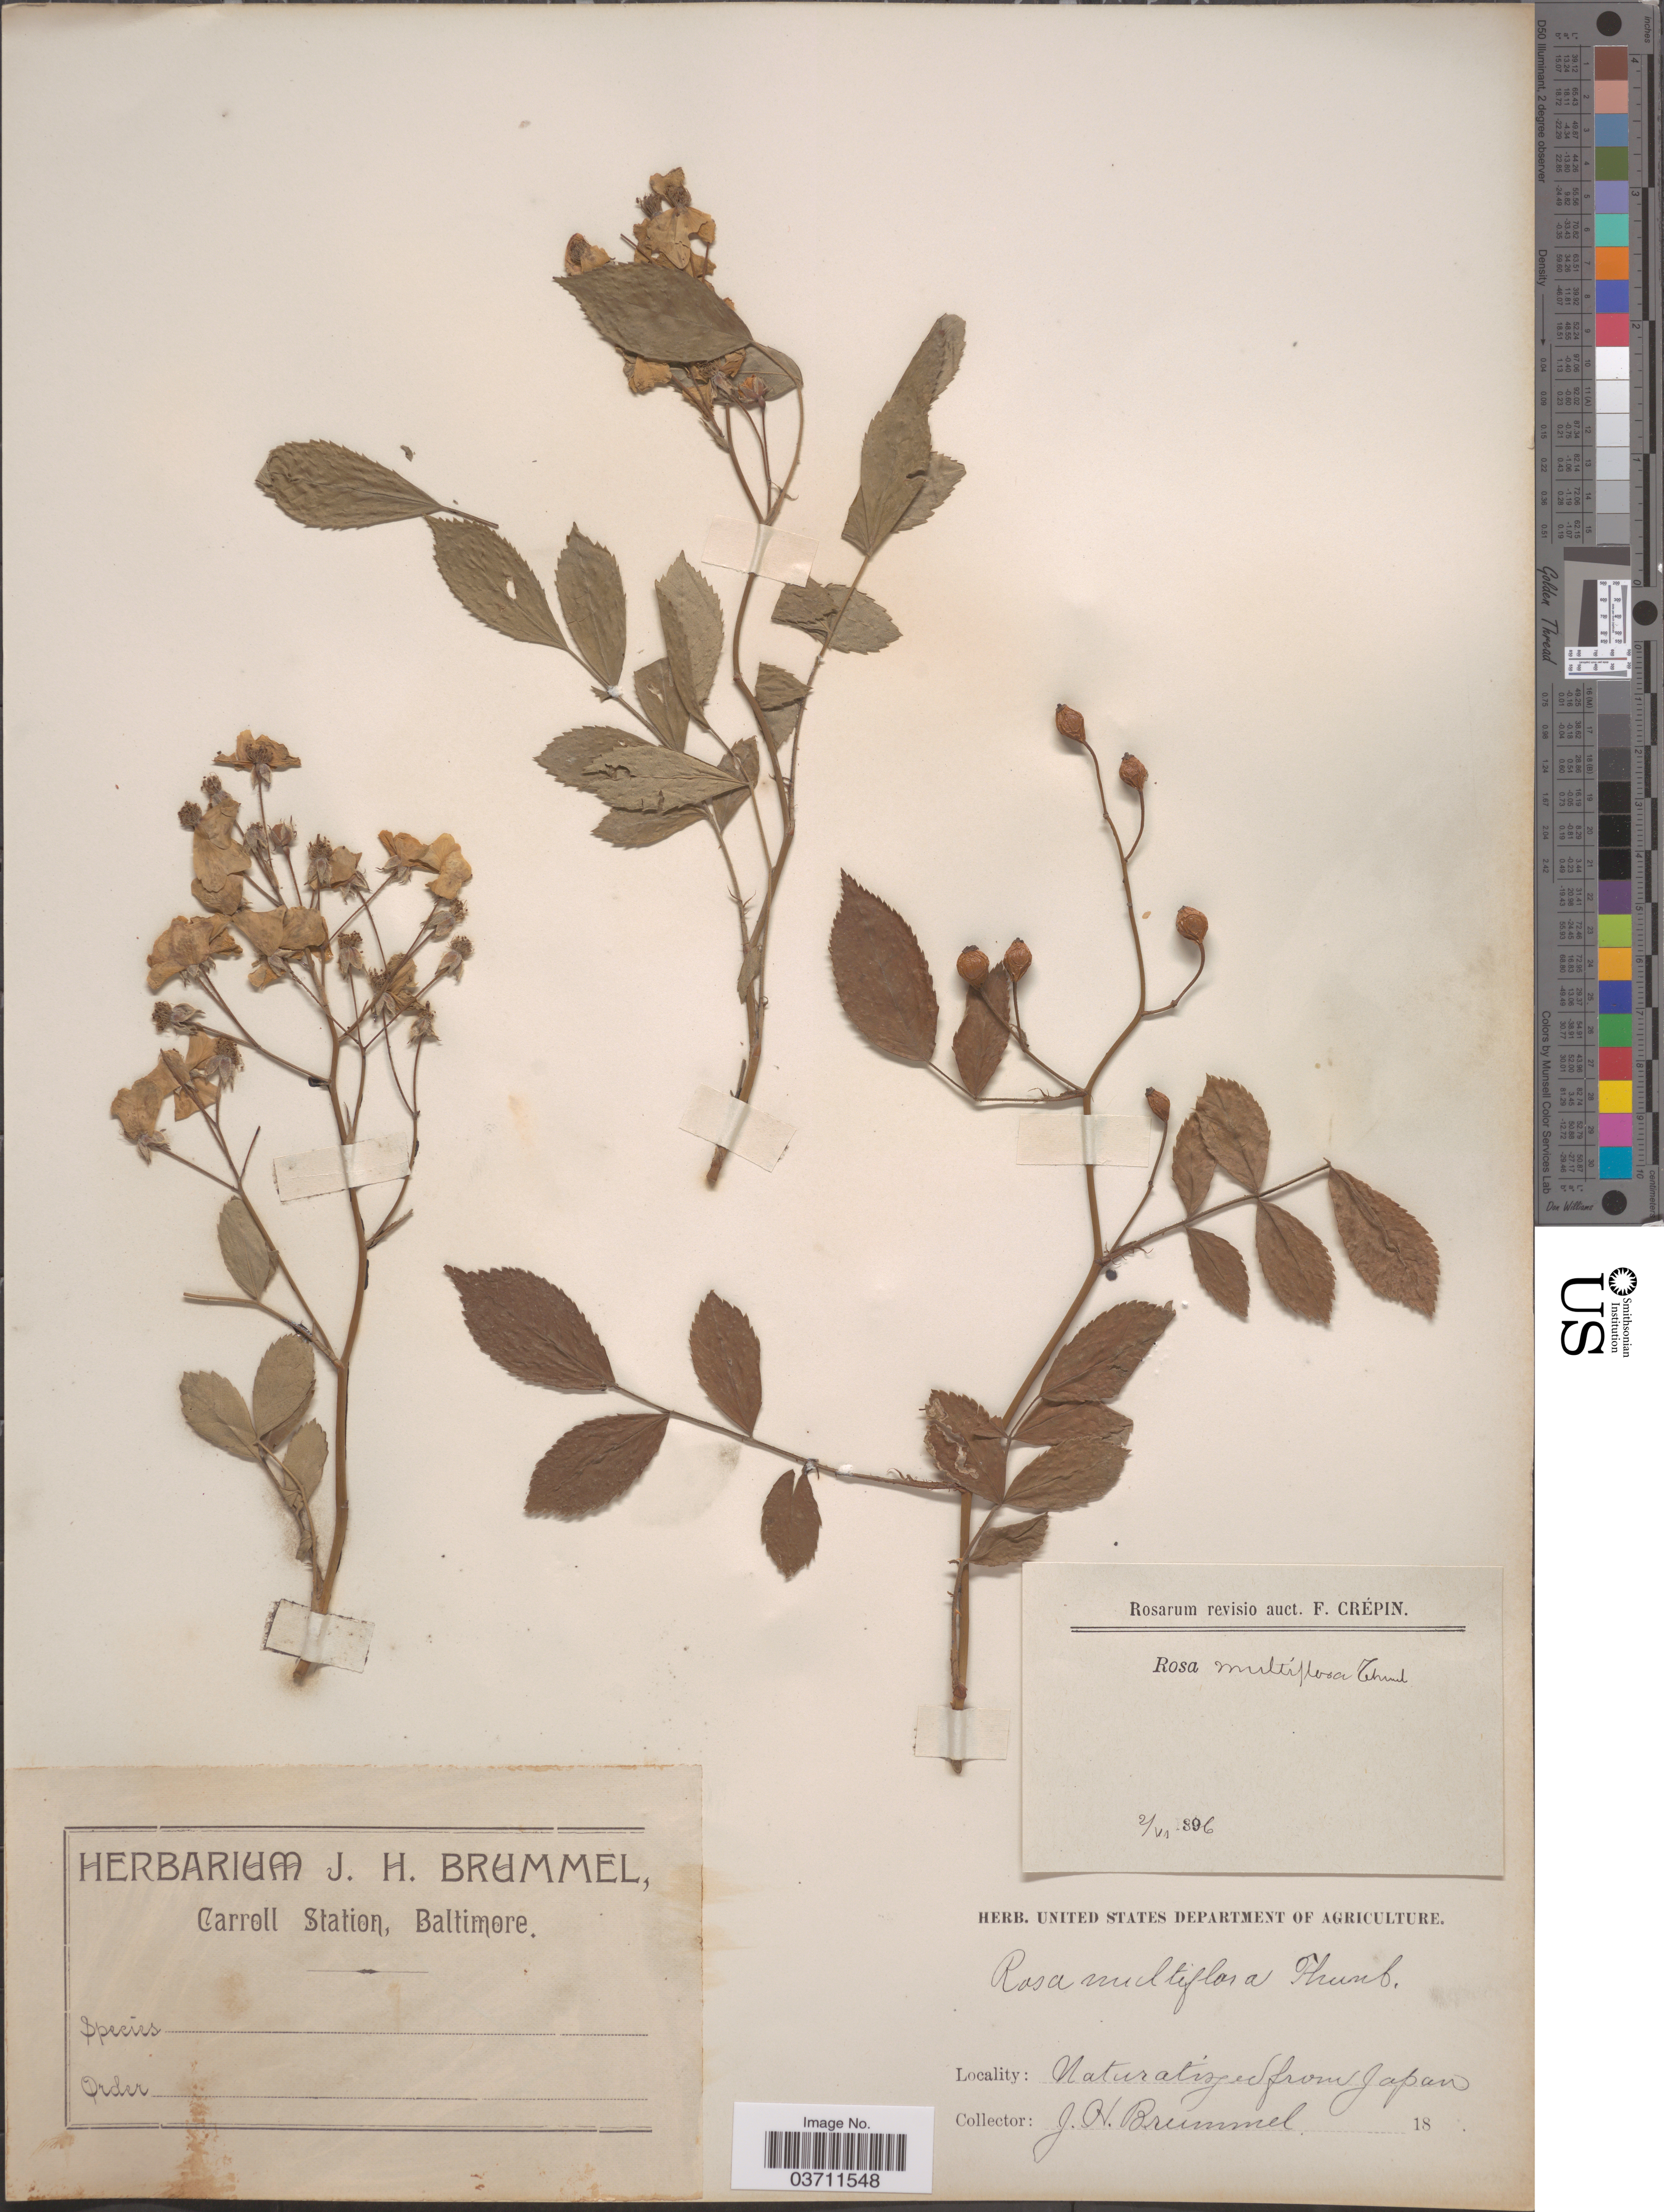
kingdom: Plantae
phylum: Tracheophyta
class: Magnoliopsida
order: Rosales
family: Rosaceae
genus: Rosa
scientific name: Rosa multiflora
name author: Thunb.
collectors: J. Brummel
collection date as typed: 18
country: United States